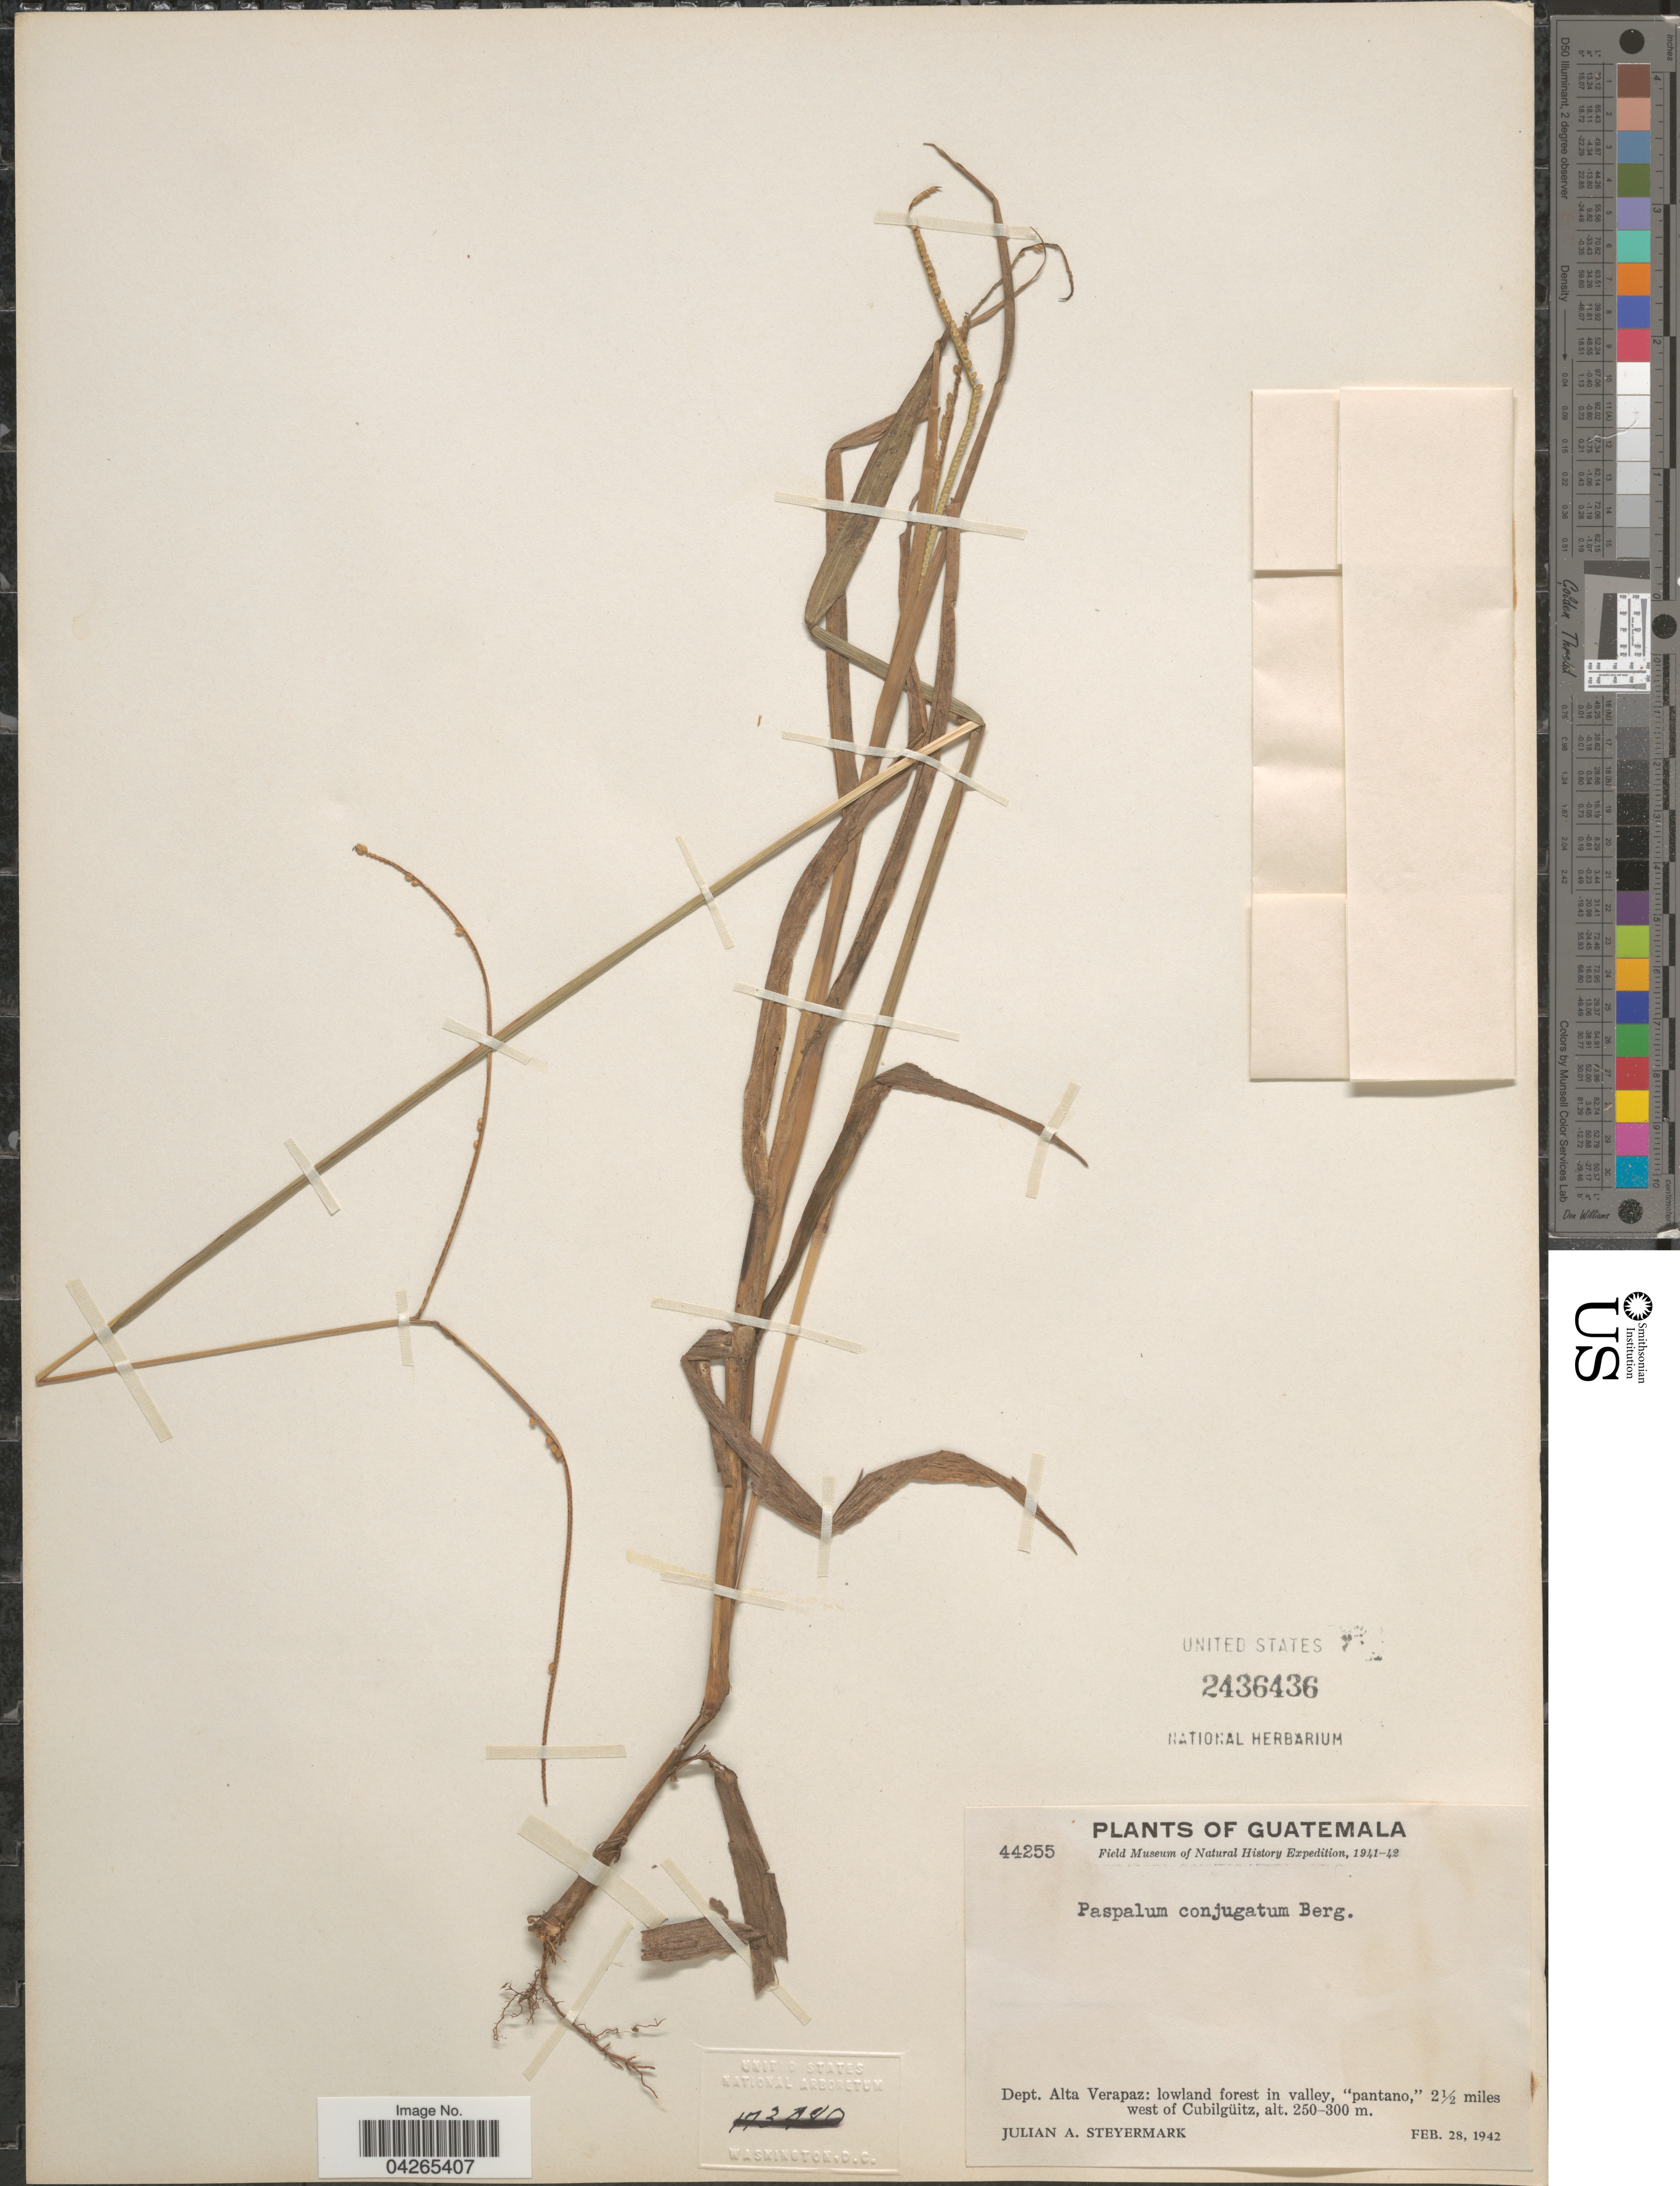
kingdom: Plantae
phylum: Tracheophyta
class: Liliopsida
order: Poales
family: Poaceae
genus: Paspalum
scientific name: Paspalum conjugatum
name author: P.J. Bergius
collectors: J. Steyermark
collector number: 44255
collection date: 1942-02-28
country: Guatemala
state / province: Alta Verapaz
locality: Field Museum of Natural History Expedition, 1941-42. Dept. Alta Verapaz: lowland forest in valley, "pantano," 2½ miles west of Cubilgüitz.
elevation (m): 250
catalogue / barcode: US 2436436